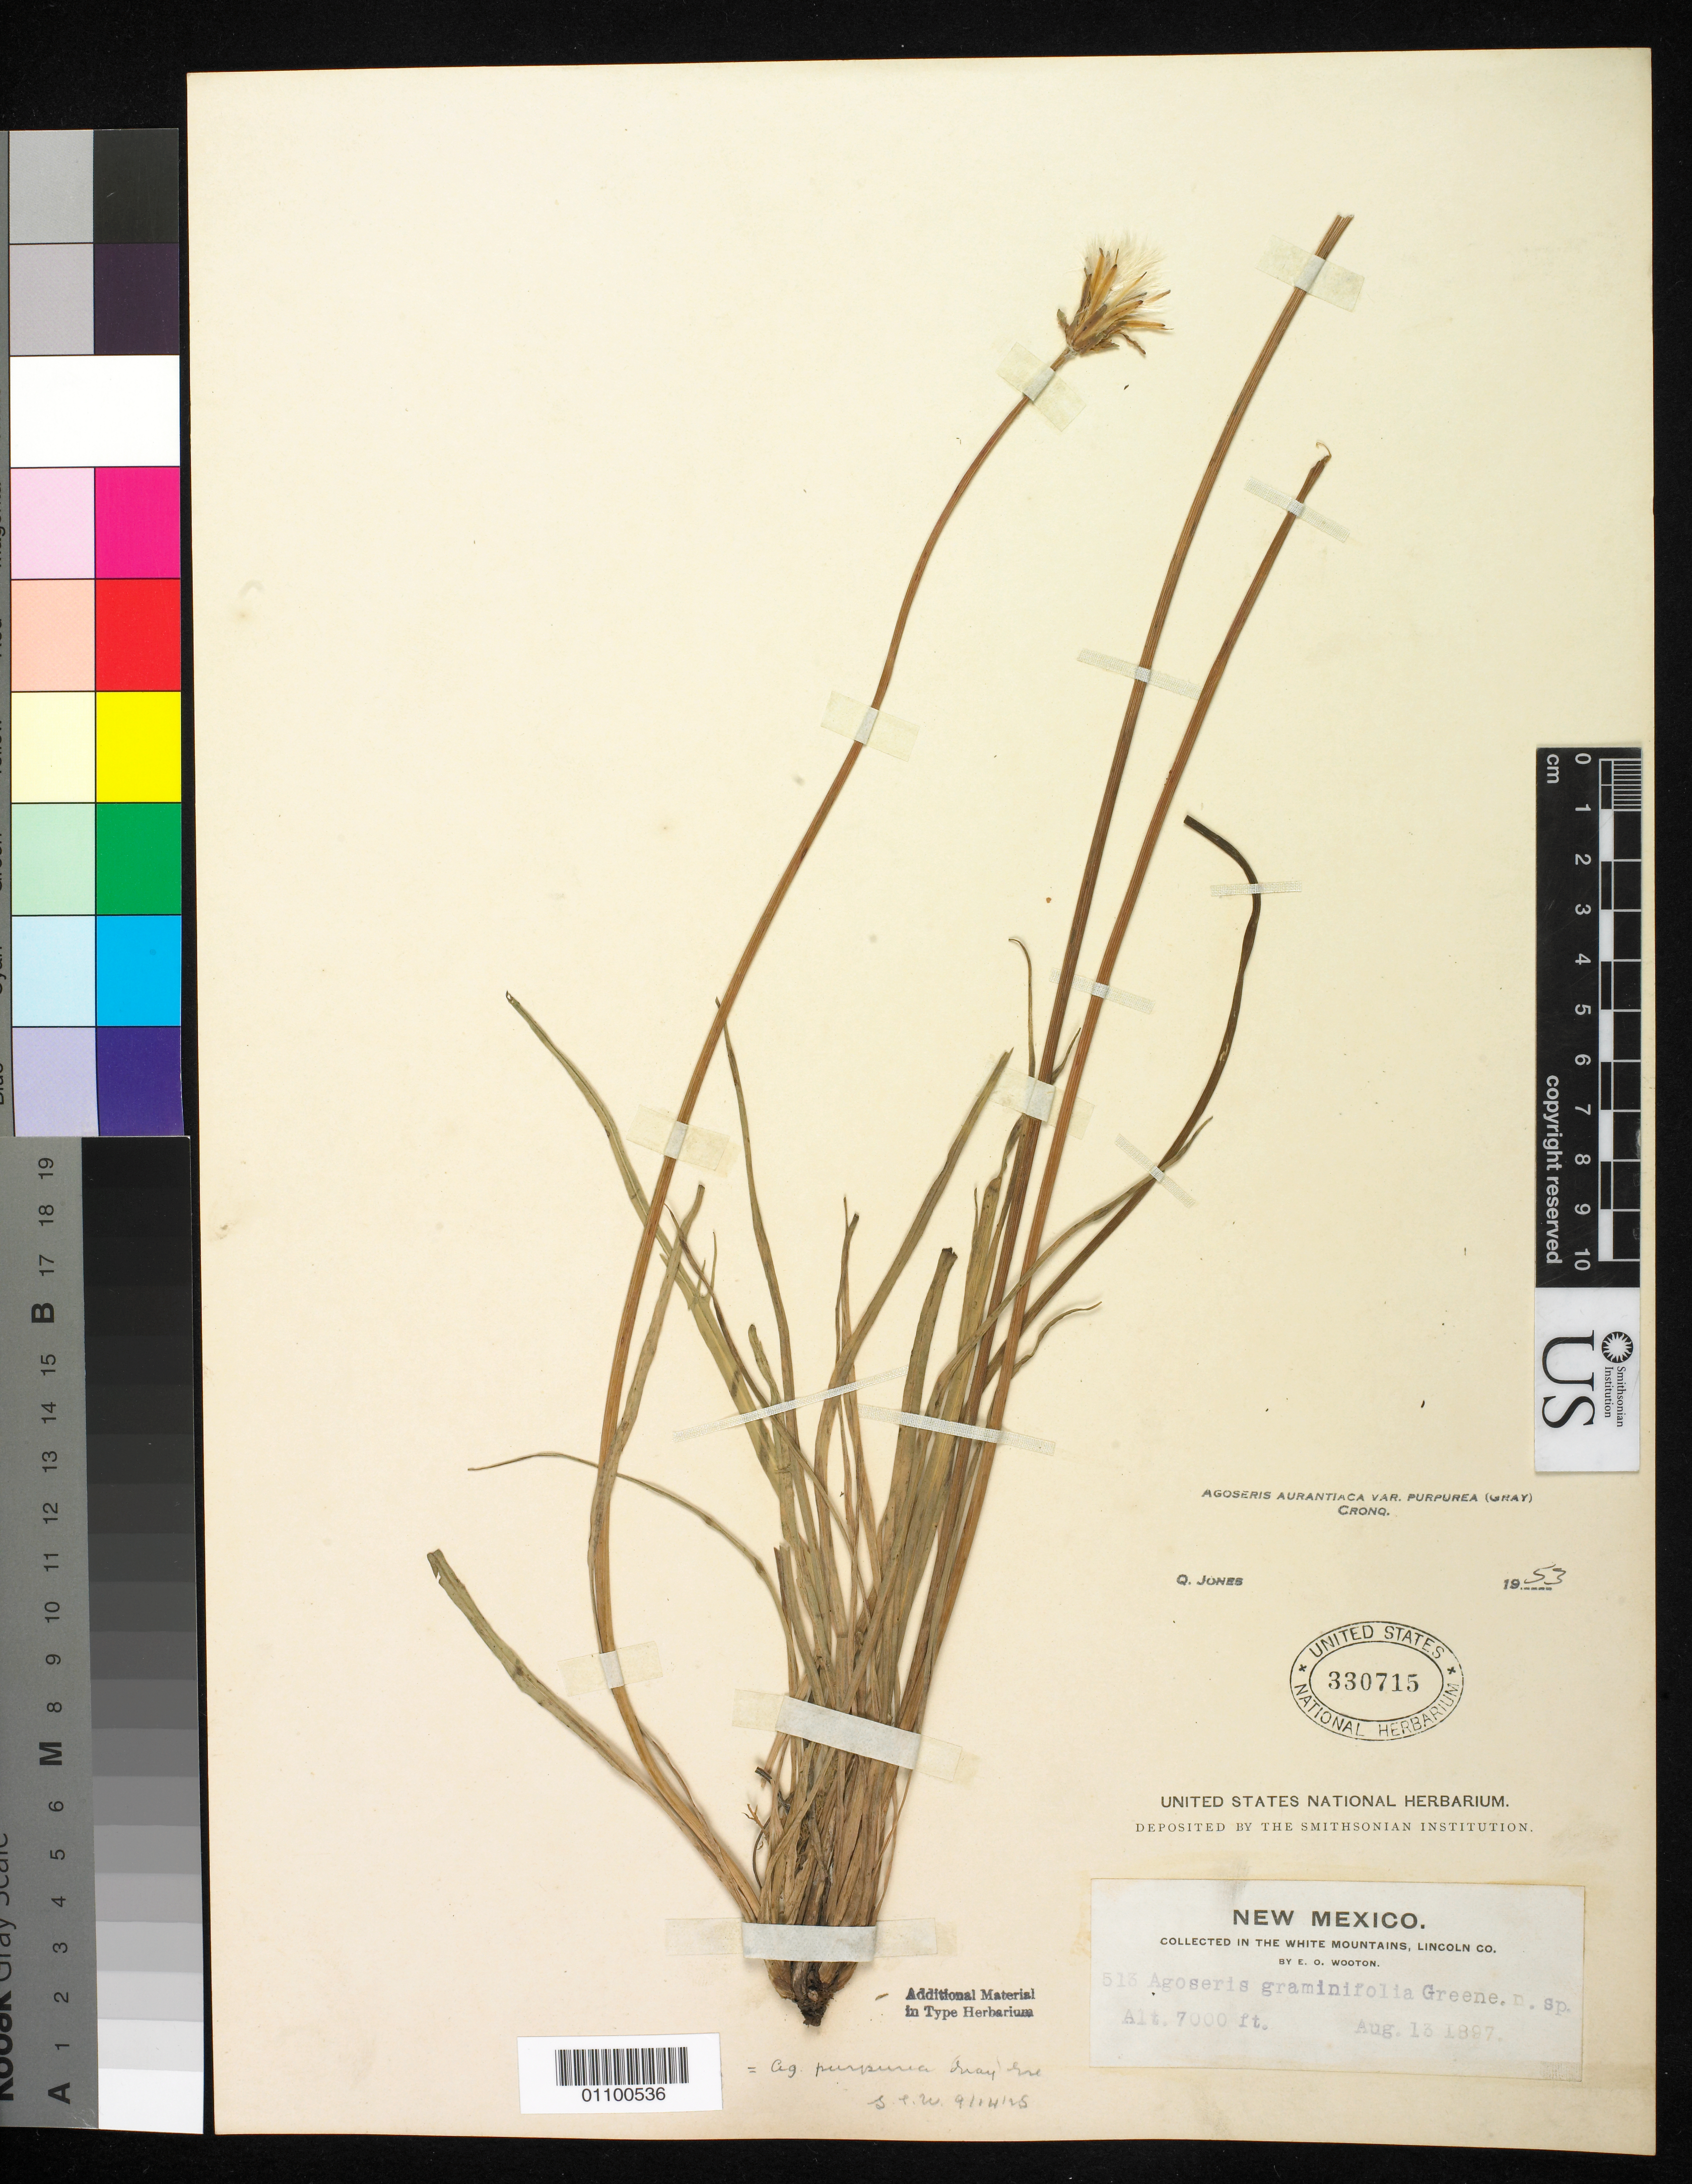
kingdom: Plantae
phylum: Tracheophyta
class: Magnoliopsida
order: Asterales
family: Asteraceae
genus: Agoseris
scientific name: Agoseris graminifolia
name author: Greene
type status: Isotype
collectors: E. O. Wooton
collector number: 513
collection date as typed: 13 Aug 1897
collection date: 1897-08-13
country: United States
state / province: New Mexico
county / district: Lincoln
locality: Vicinity of Gilmores Ranch, Eagle Creek, Lincoln Co.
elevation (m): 2134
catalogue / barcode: US 330715